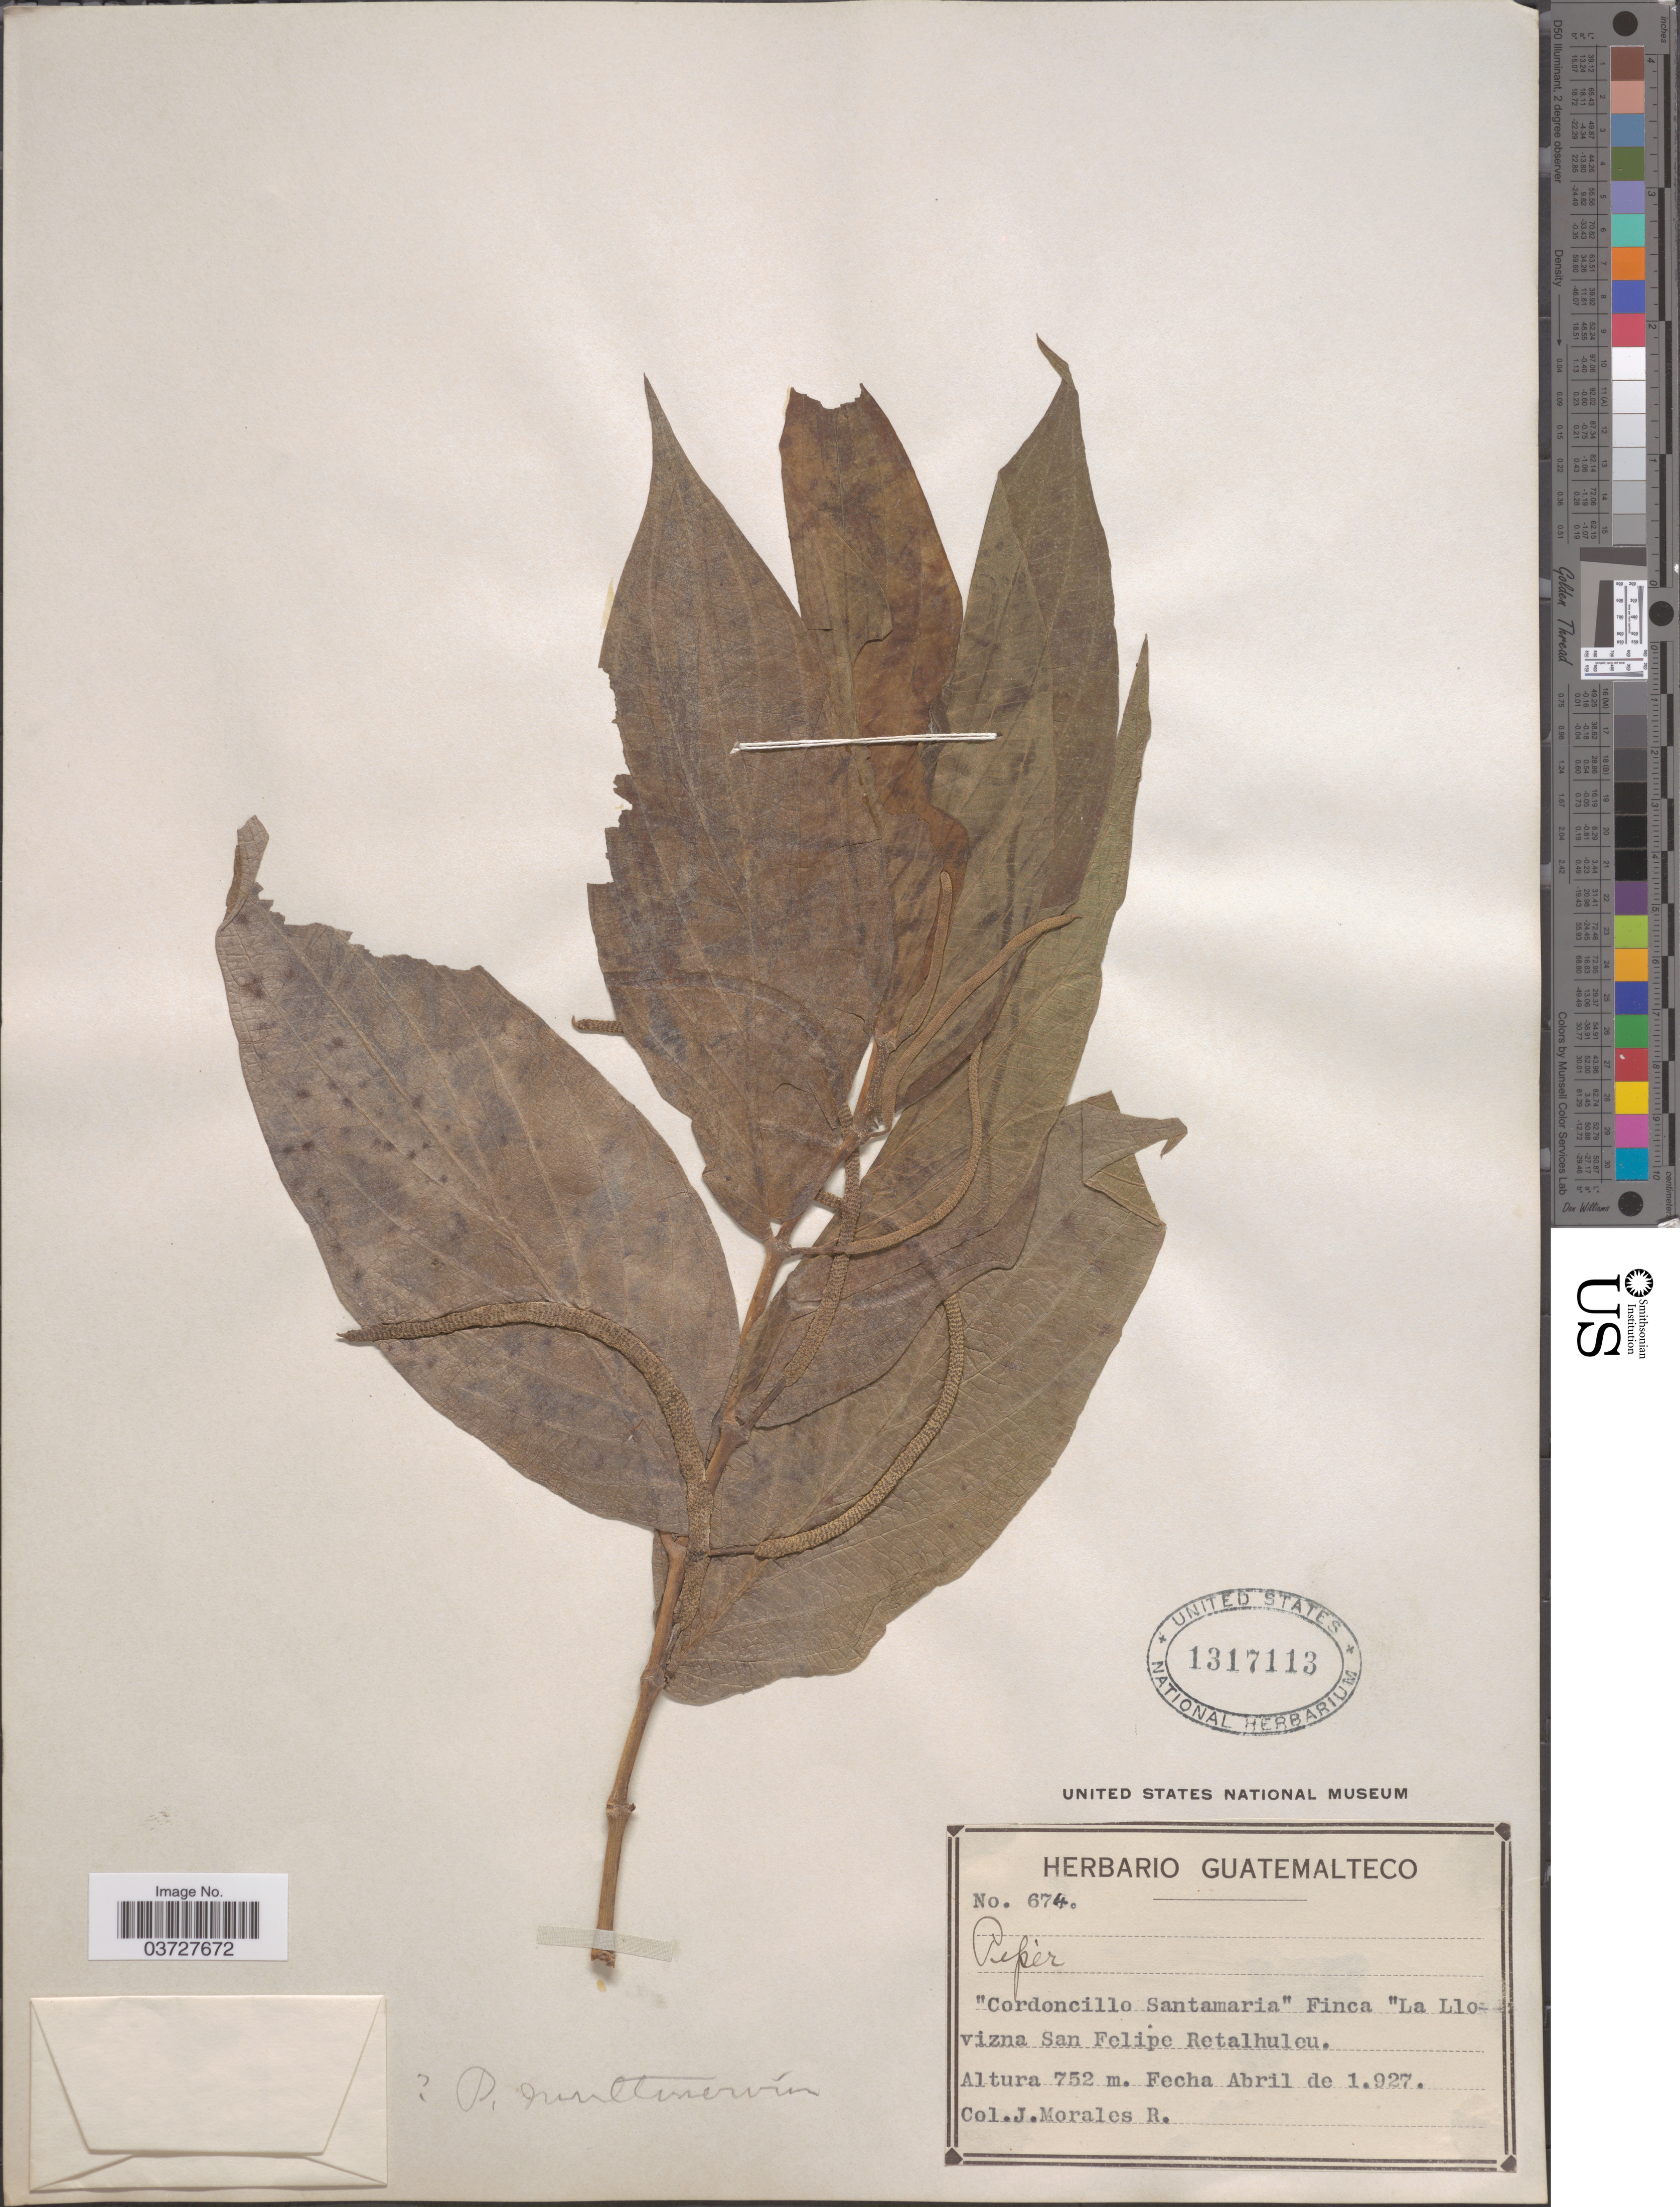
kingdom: Plantae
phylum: Tracheophyta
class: Magnoliopsida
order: Piperales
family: Piperaceae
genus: Piper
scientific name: Piper multinervium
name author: M. Martens & Galeotti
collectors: J. Morales R.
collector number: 674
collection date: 1927-04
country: Guatemala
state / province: Retalhuleu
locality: Cordoncillo Santamaria'Finca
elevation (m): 752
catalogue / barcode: US 1317113